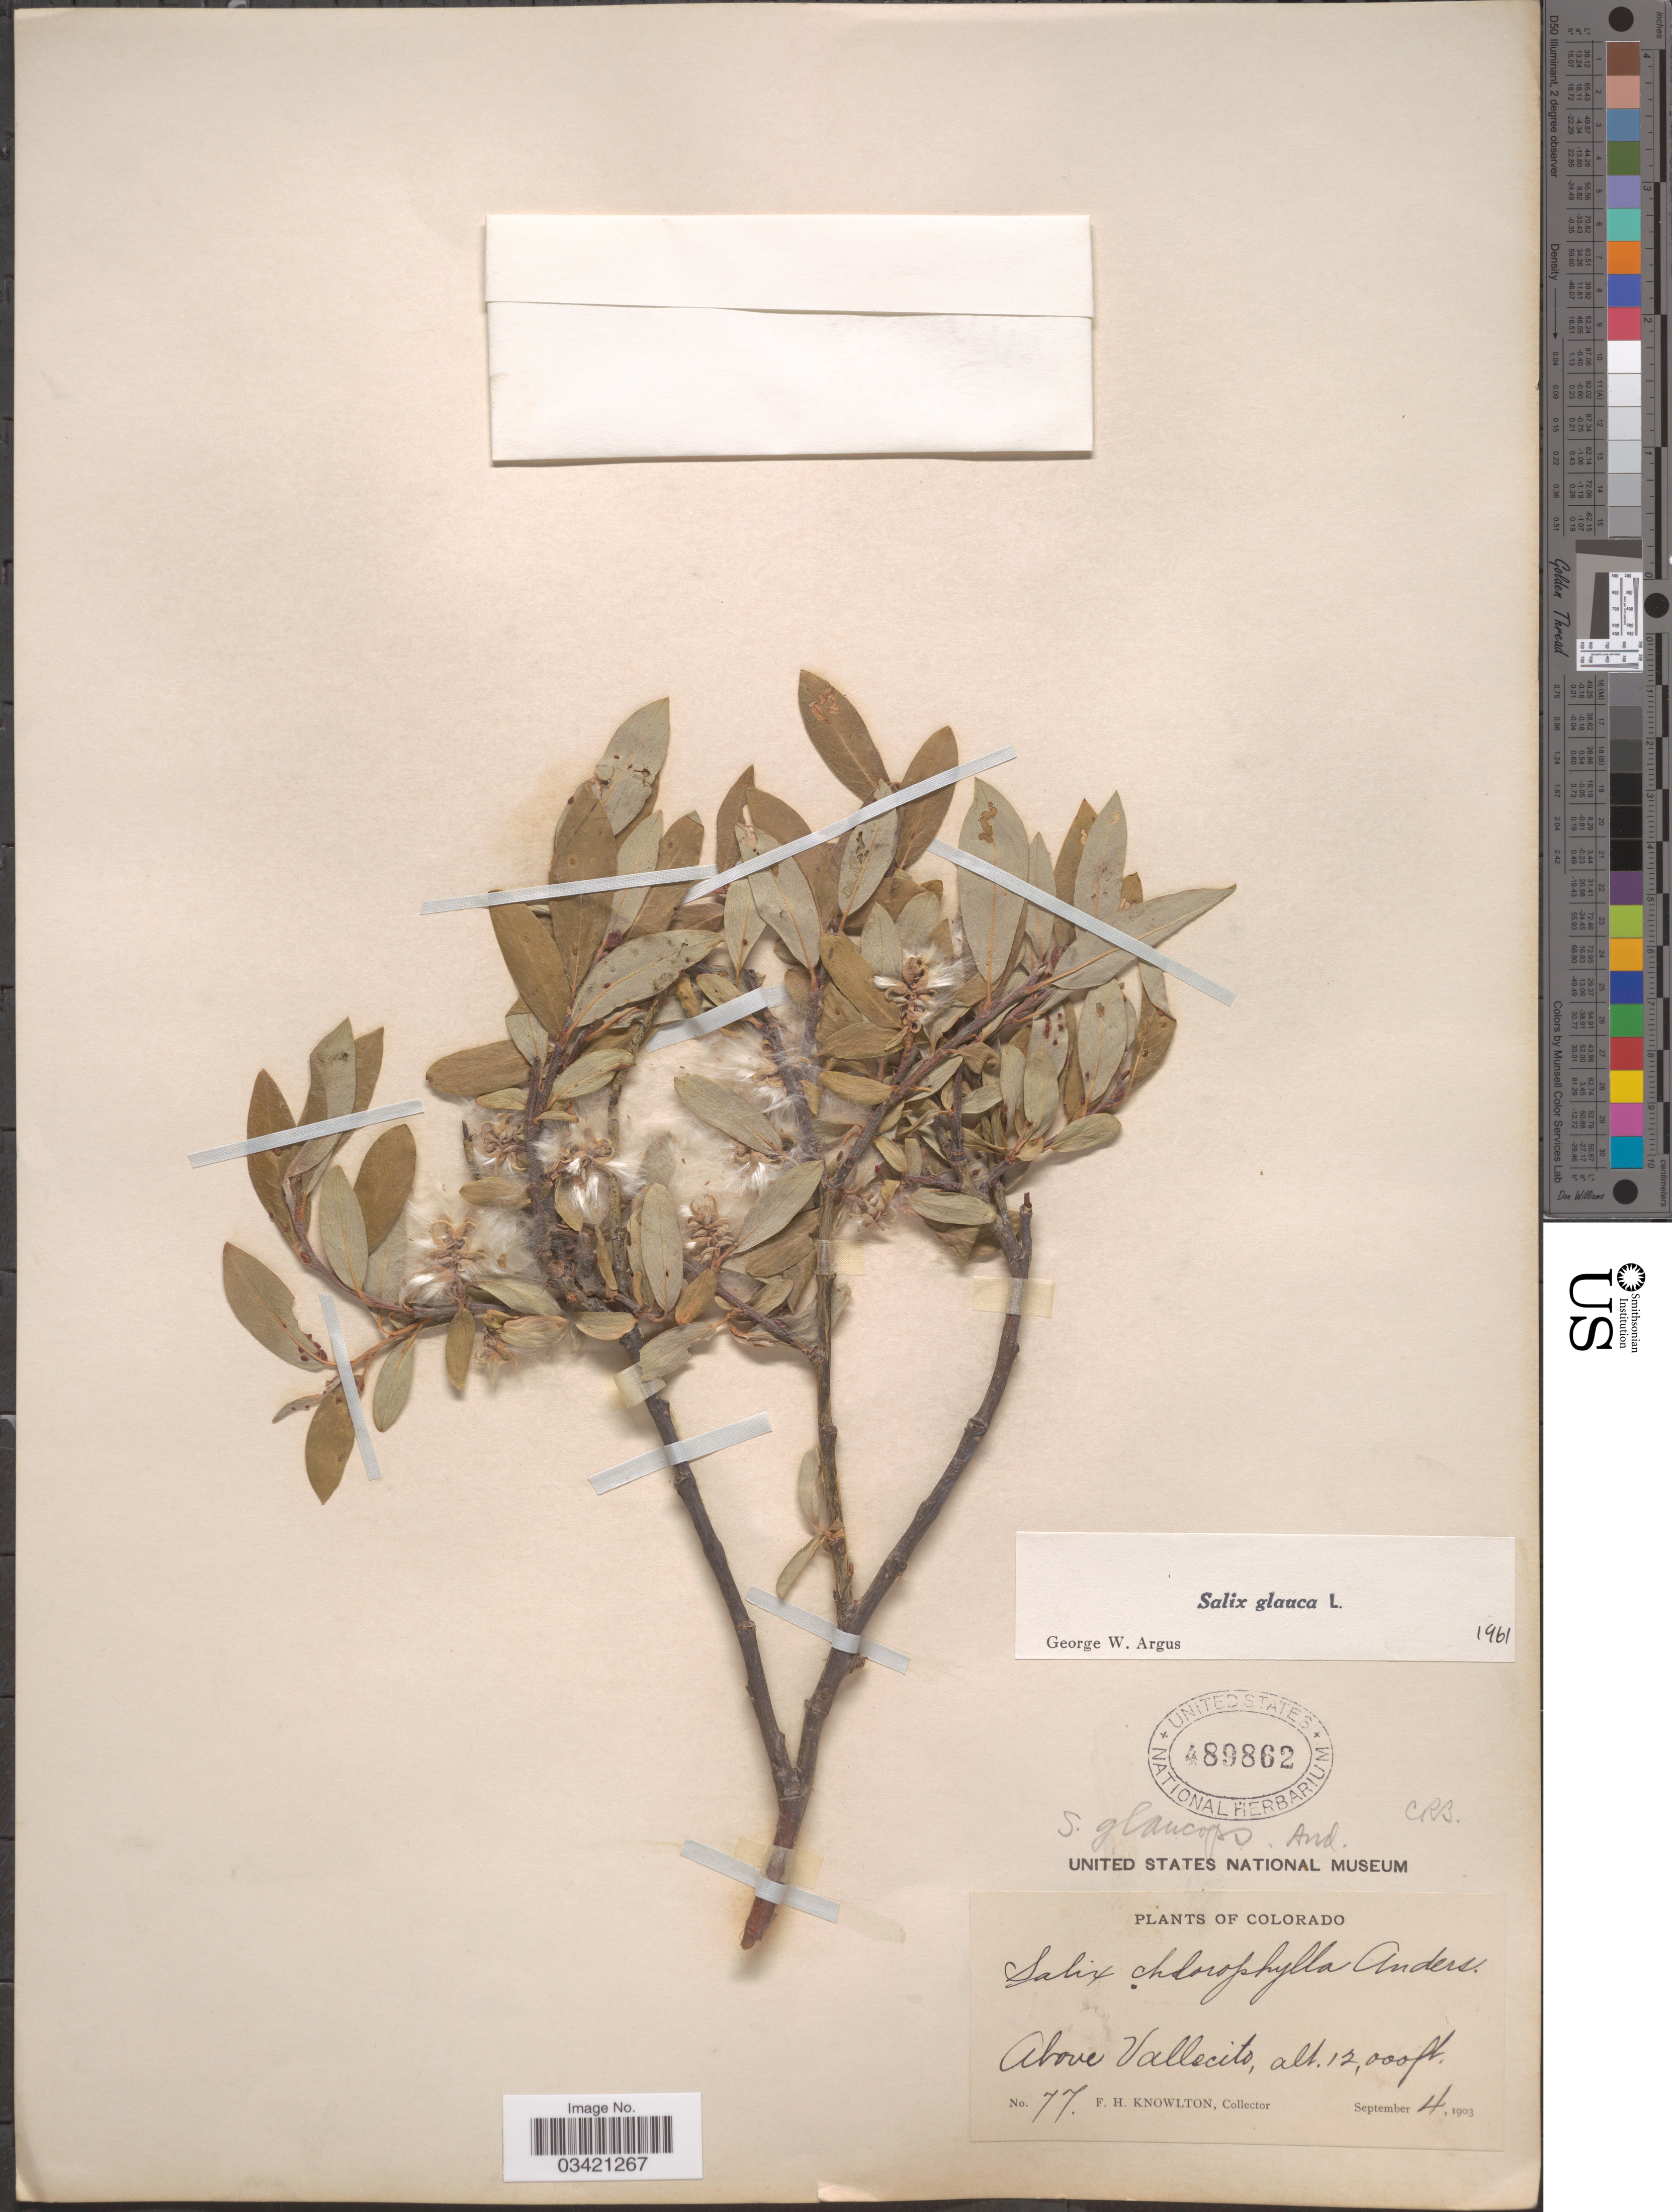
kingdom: Plantae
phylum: Tracheophyta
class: Magnoliopsida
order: Malpighiales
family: Salicaceae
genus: Salix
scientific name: Salix glauca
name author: L.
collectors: F. H. Knowlton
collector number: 77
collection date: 1903-09-04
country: United States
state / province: Colorado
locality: Above Vallecito.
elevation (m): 3658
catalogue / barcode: US 489862